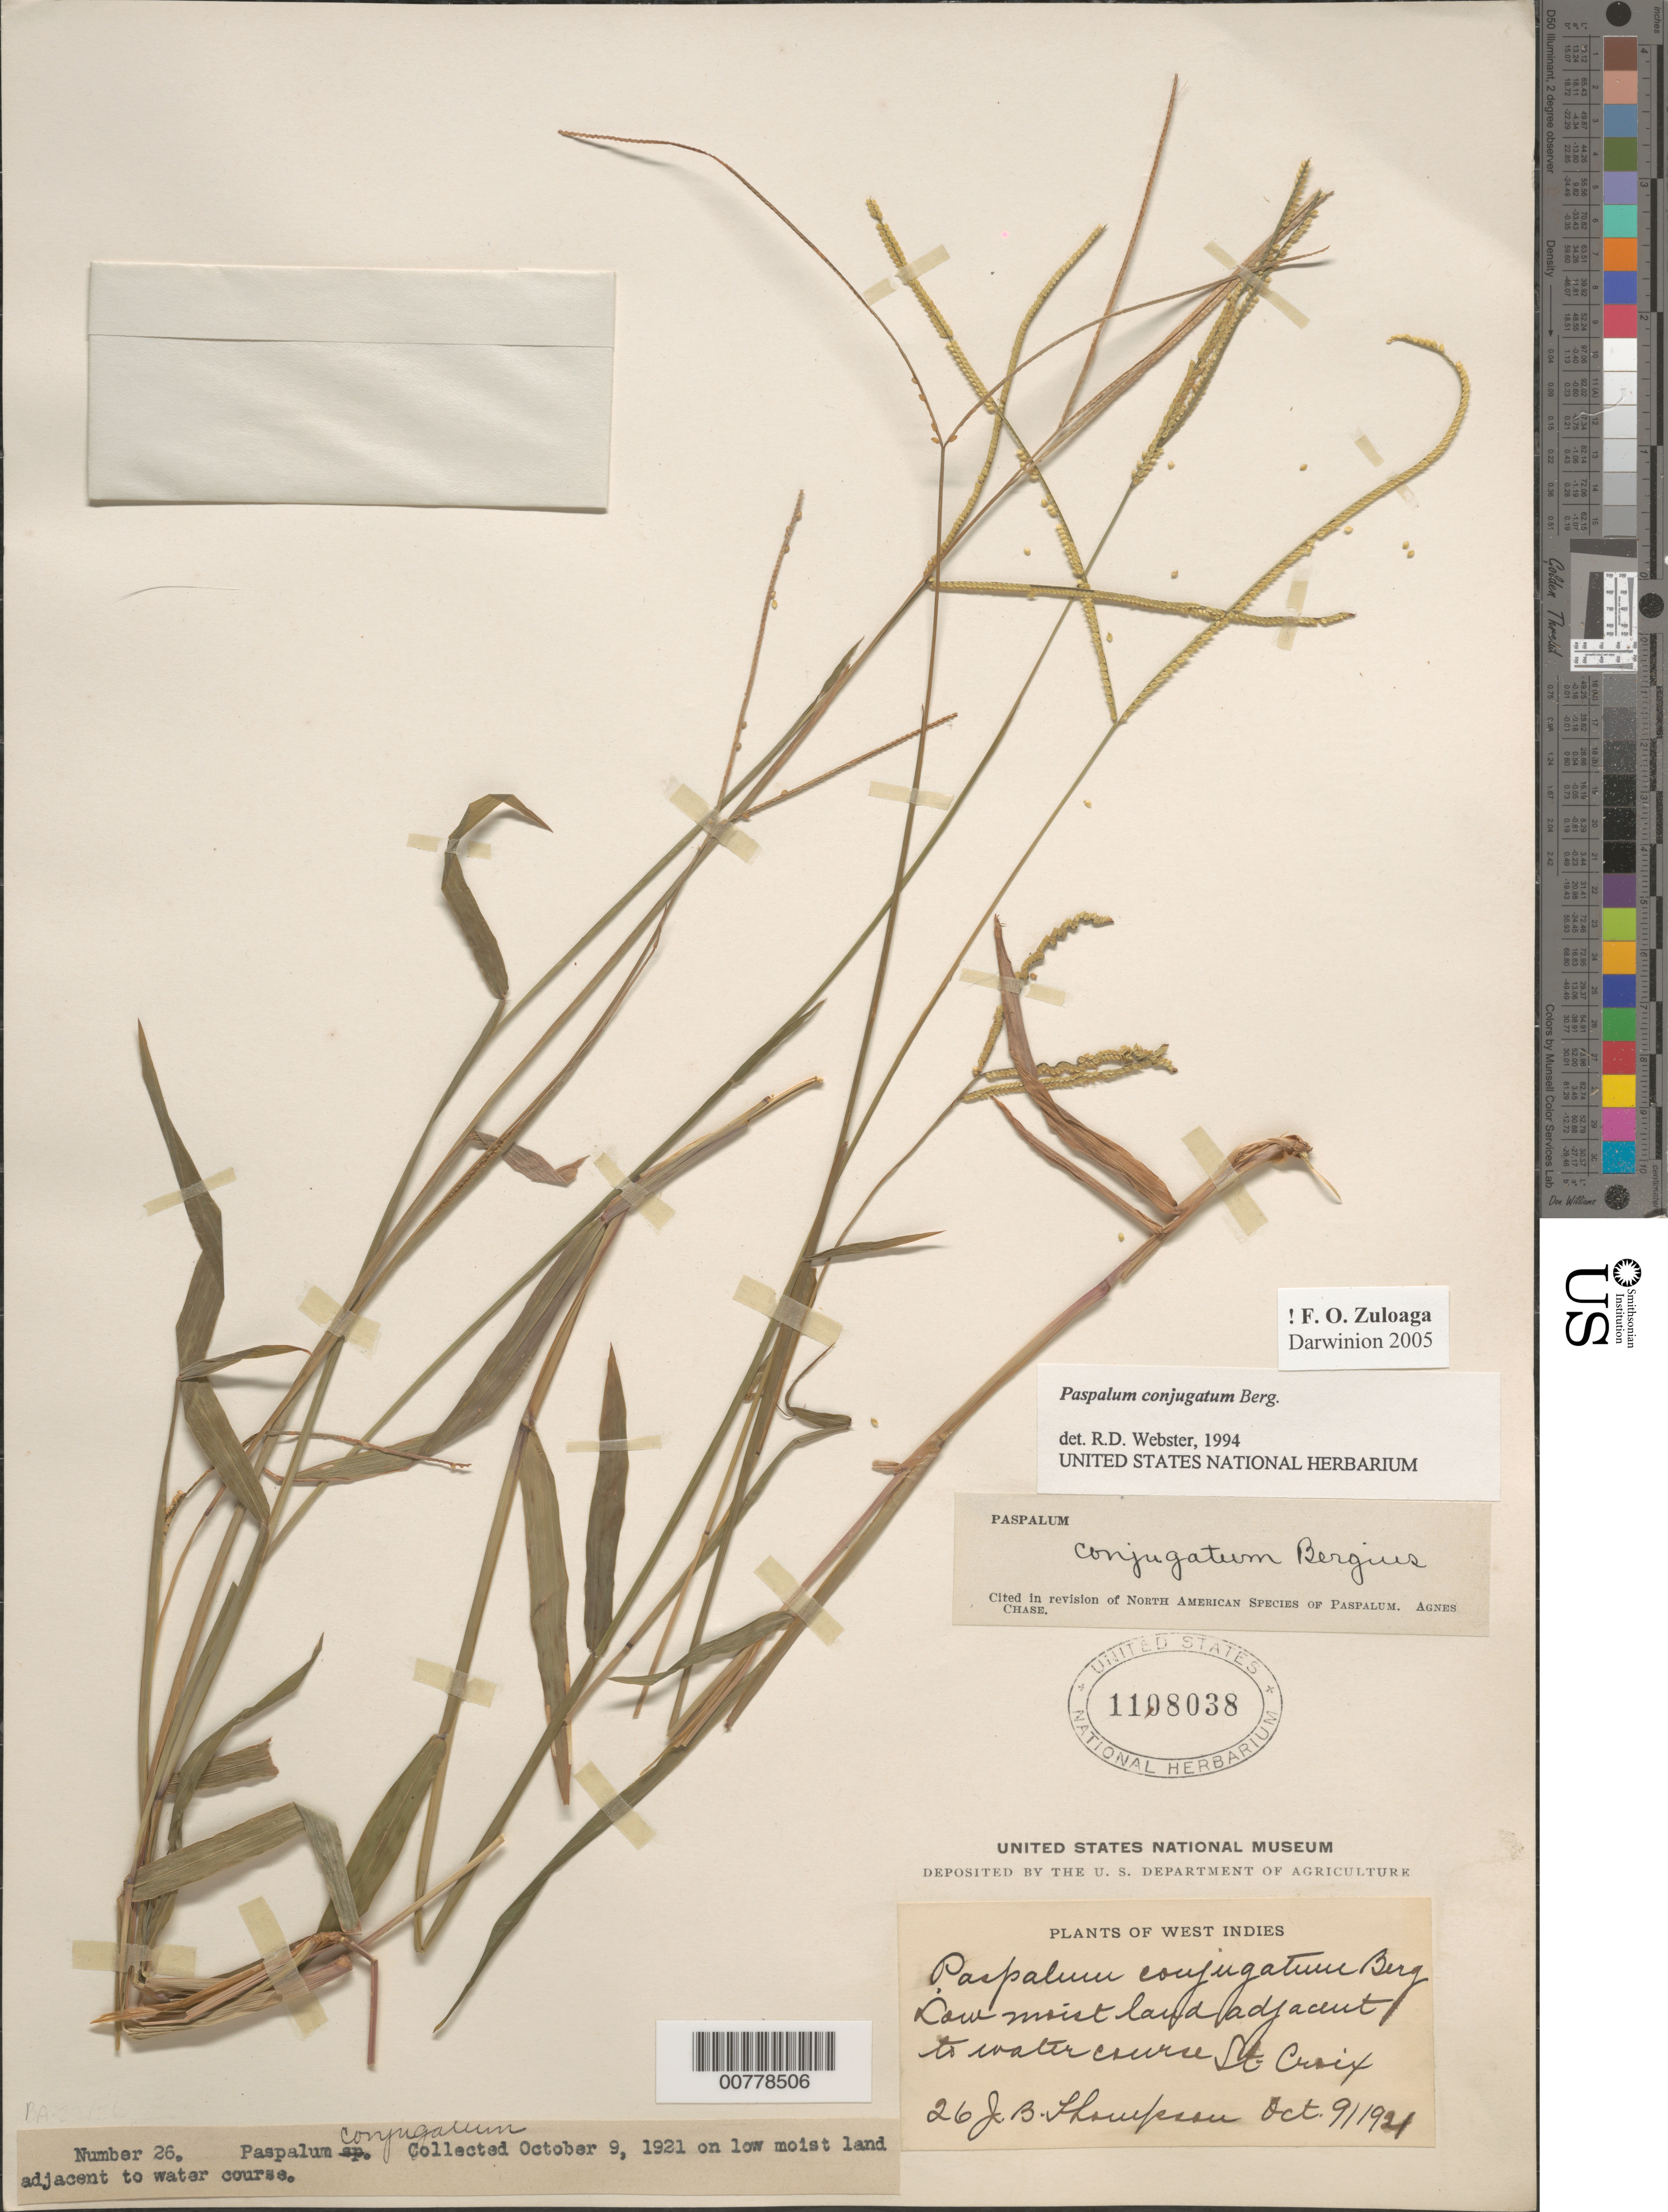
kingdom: Plantae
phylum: Tracheophyta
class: Liliopsida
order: Poales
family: Poaceae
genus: Paspalum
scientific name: Paspalum conjugatum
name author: P.J. Bergius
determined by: Webster, Robert D.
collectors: J. B. Thompson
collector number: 26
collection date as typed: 09 Oct 1921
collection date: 1921-10-09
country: U.S. Virgin Islands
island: St. Croix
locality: St. Croix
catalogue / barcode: US 1108038